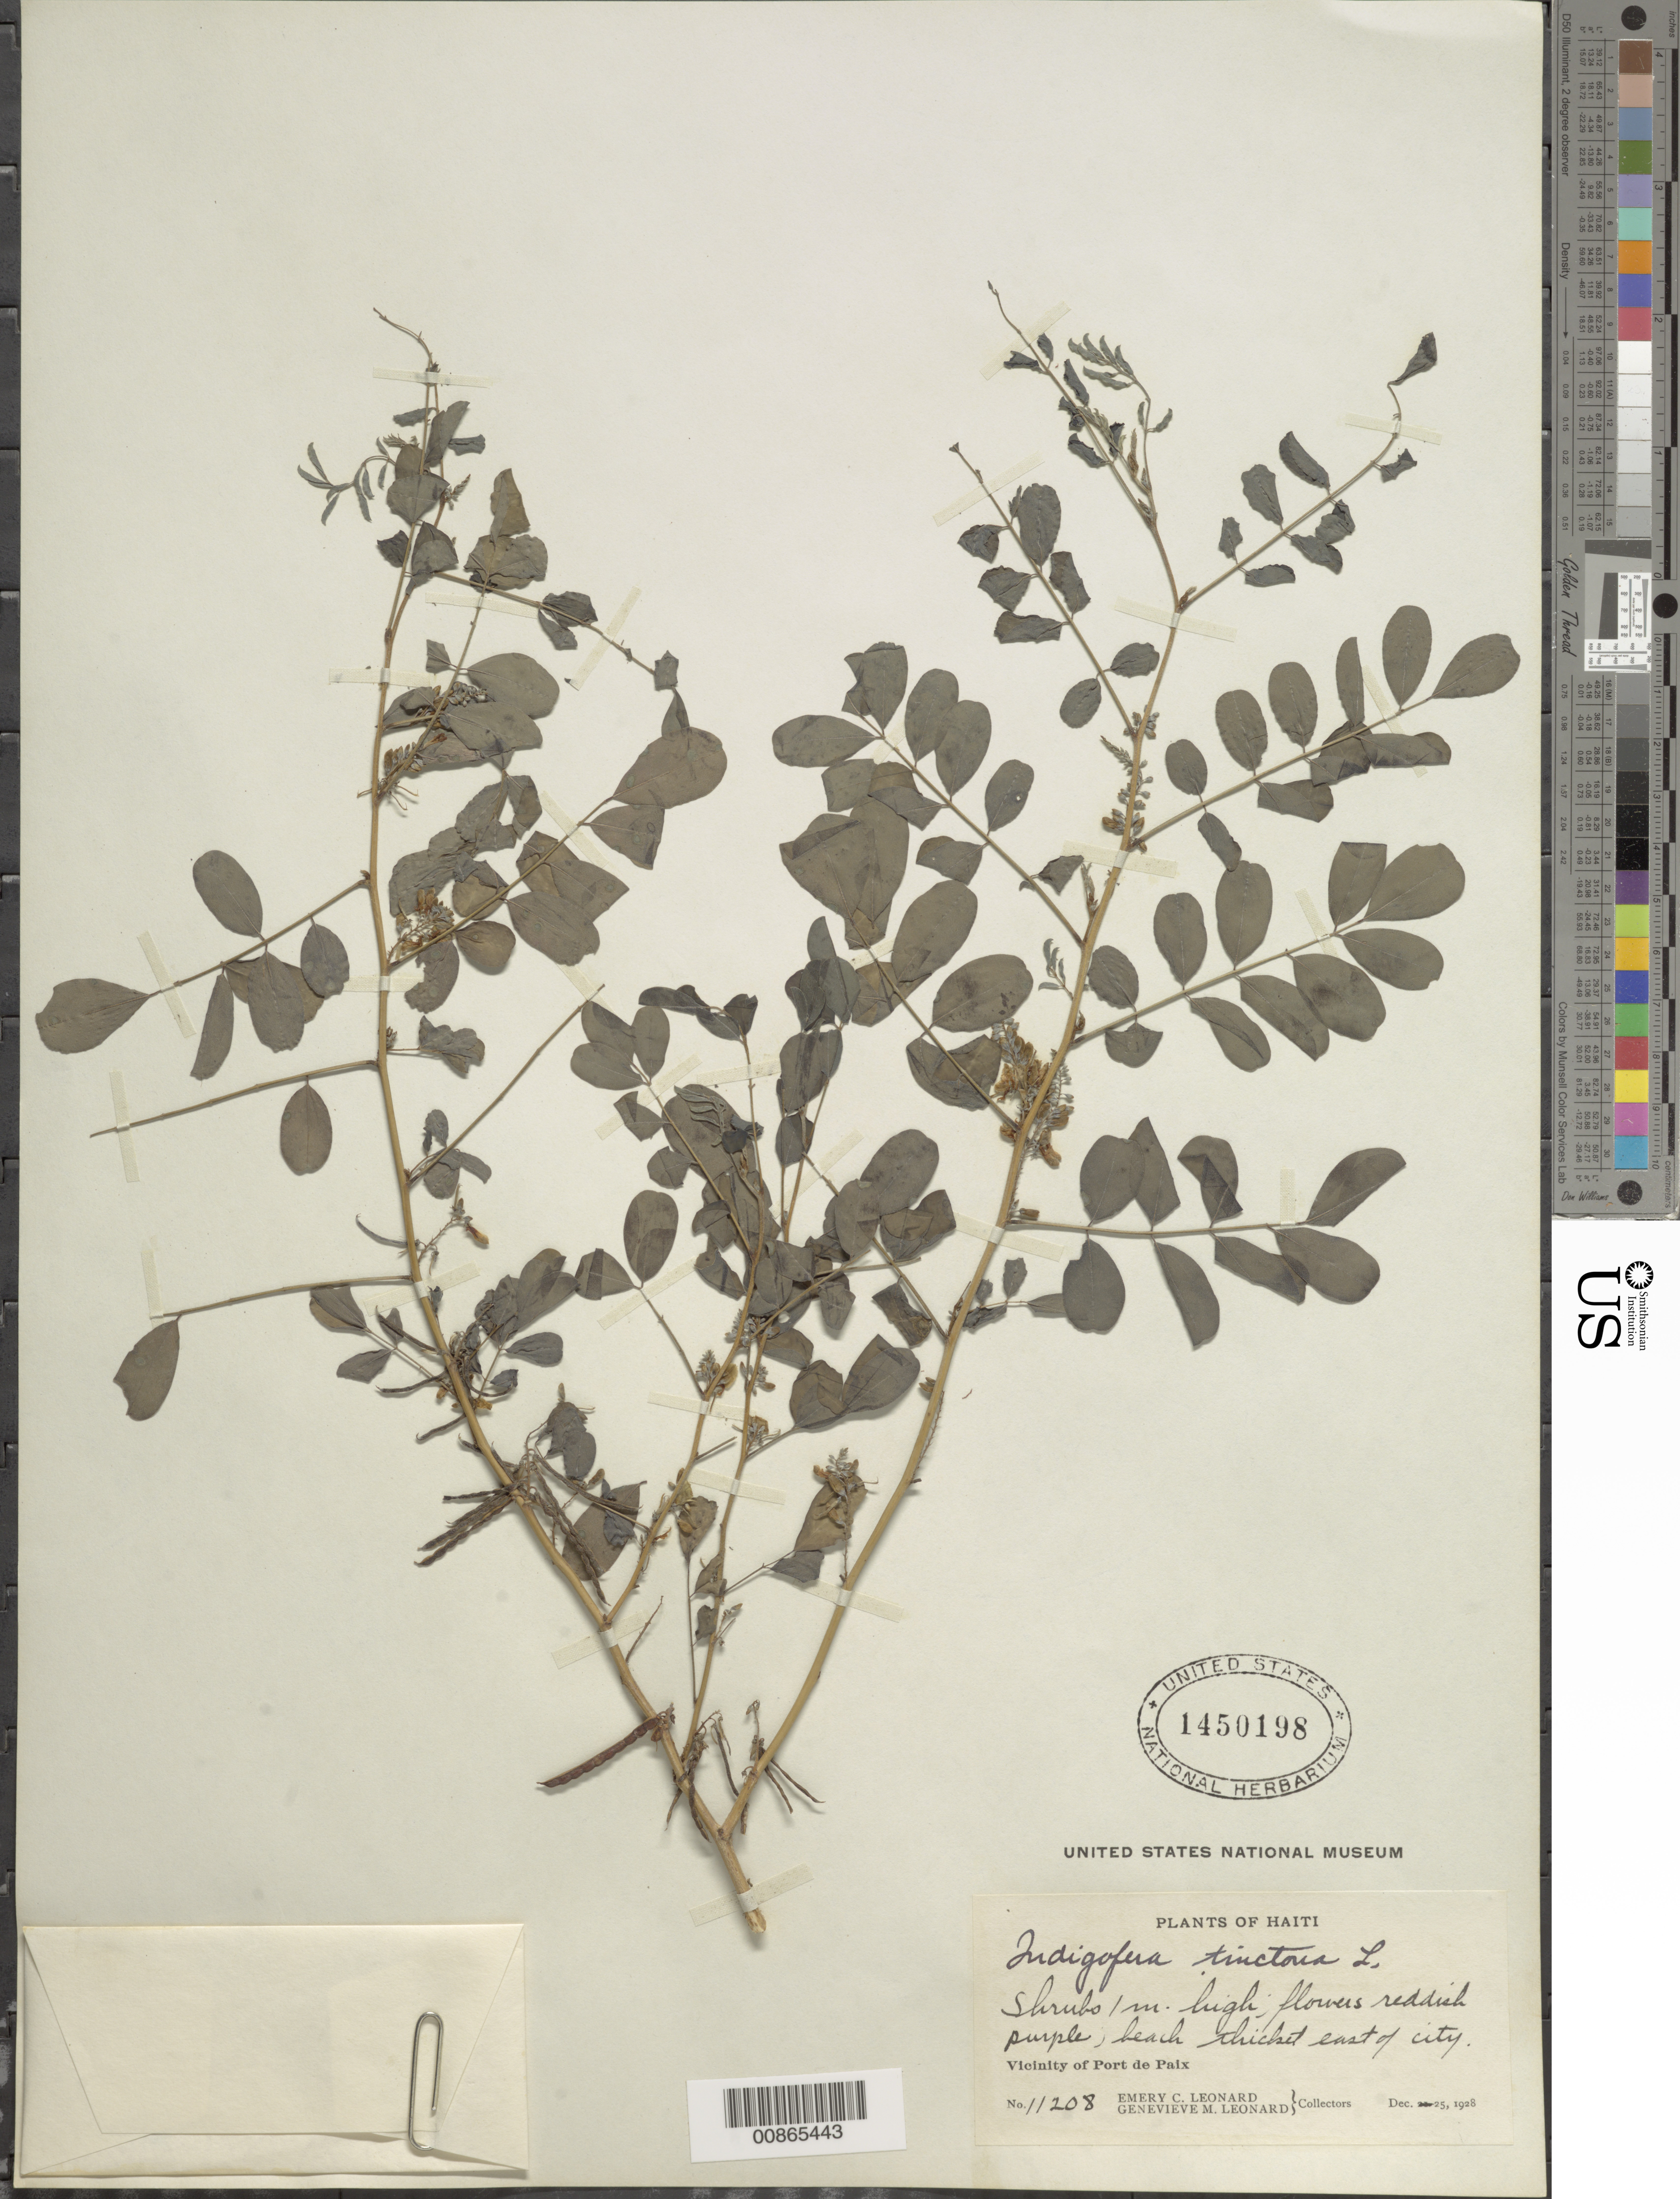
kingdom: Plantae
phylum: Tracheophyta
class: Magnoliopsida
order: Fabales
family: Fabaceae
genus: Indigofera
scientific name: Indigofera tinctoria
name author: L.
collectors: E. C. Leonard & G. M. Leonard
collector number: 11208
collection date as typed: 25 Dec 1928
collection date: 1928-12-25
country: Haiti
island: Hispaniola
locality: Vicinity of Port de Paix. East of city.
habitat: Beach ticket.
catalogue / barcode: US 1450198